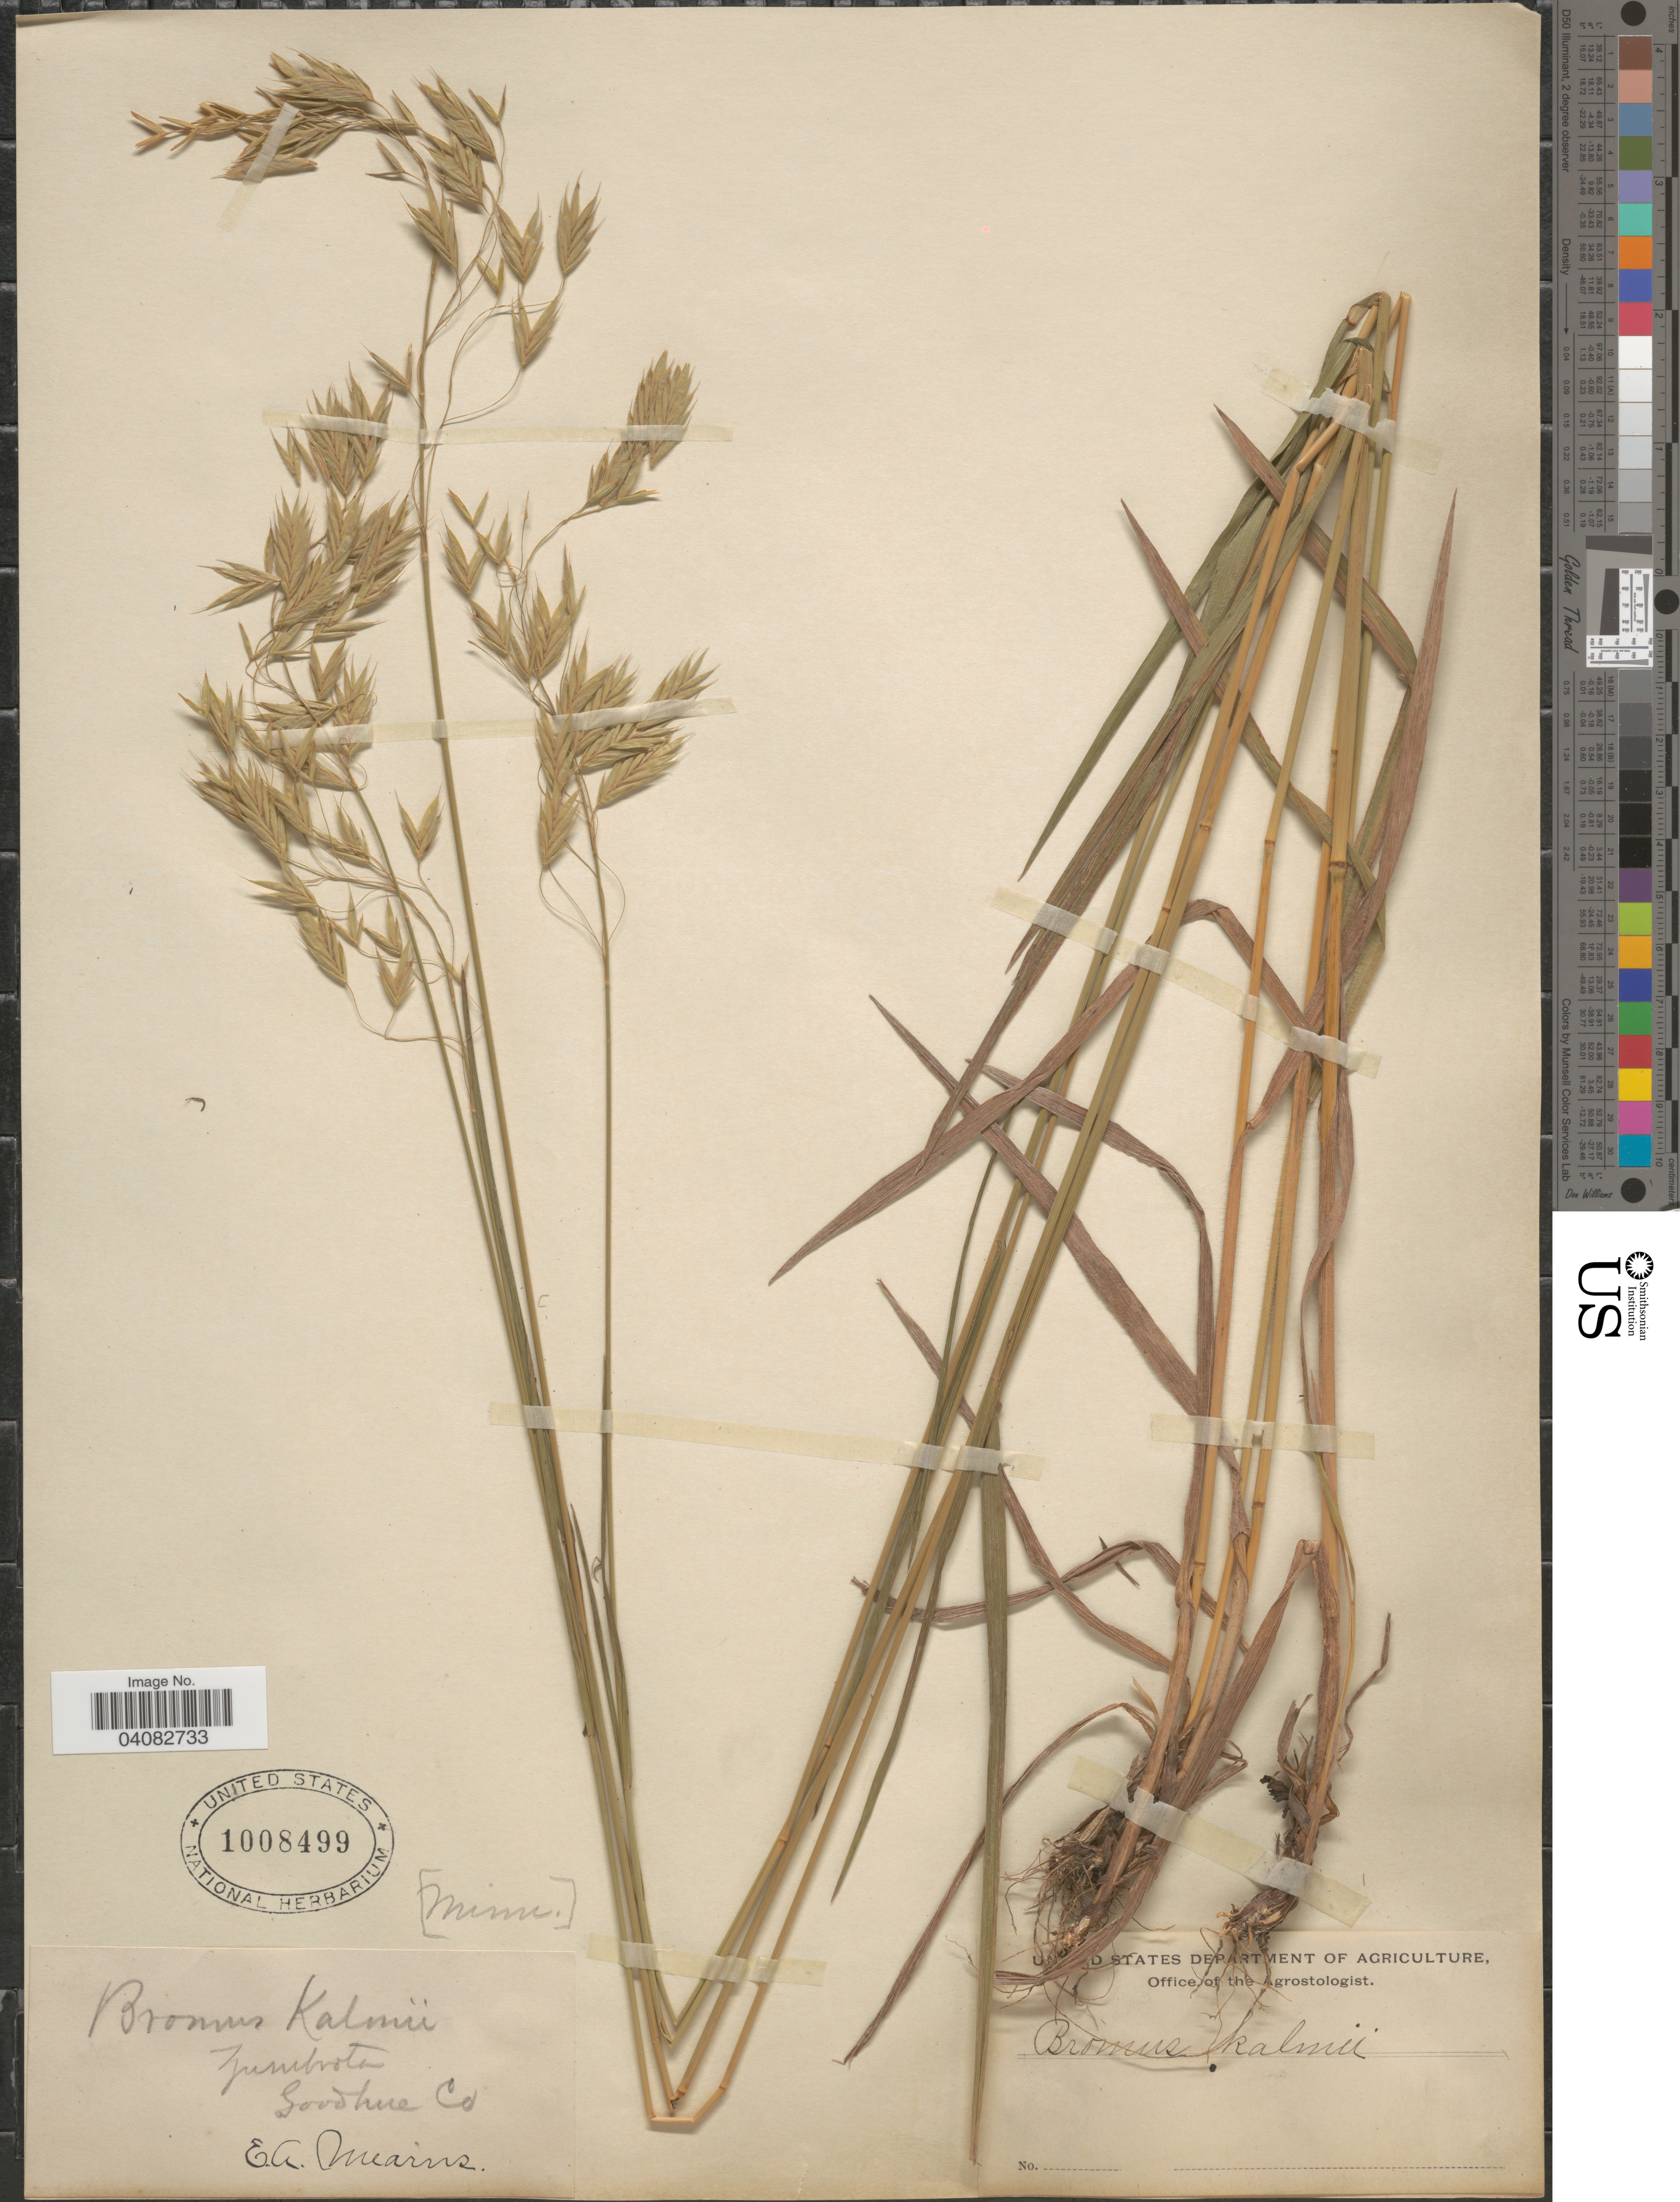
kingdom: Plantae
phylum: Tracheophyta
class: Liliopsida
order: Poales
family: Poaceae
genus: Bromus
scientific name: Bromus kalmii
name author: A. Gray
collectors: E. A. Mearns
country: United States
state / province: Minnesota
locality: Goodhue Co.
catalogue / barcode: US 1008499